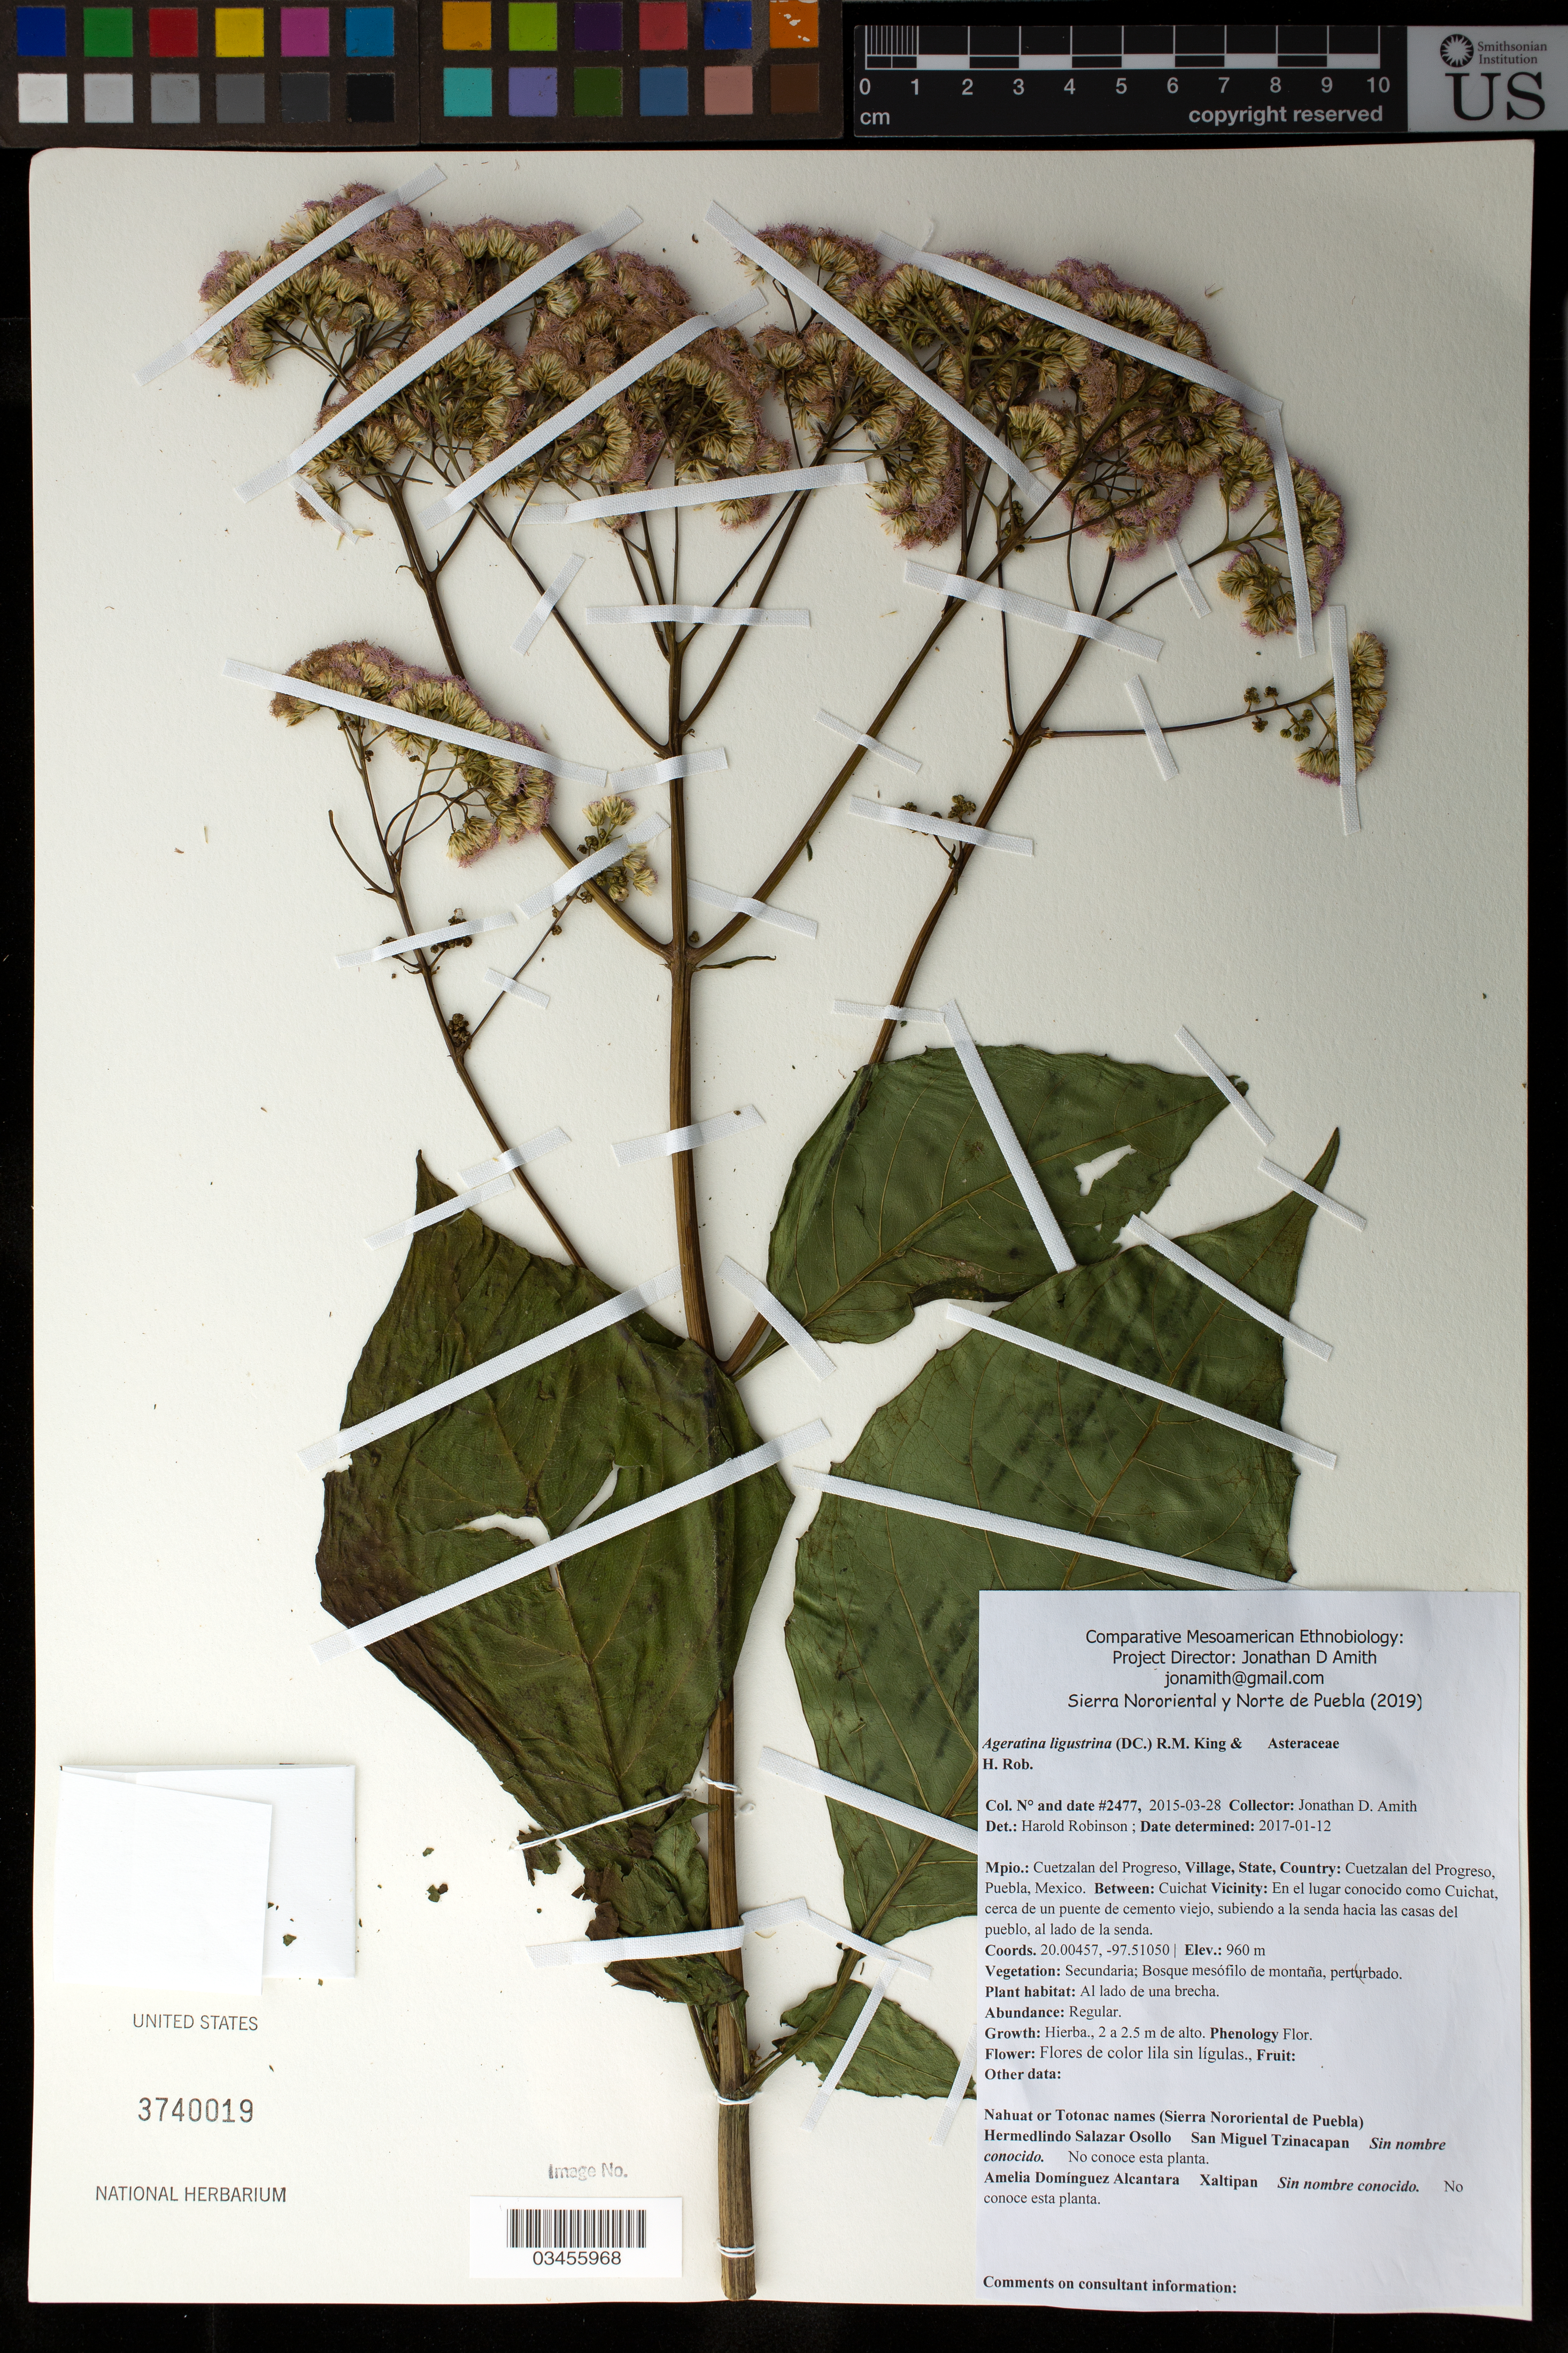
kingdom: Plantae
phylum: Tracheophyta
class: Magnoliopsida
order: Asterales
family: Asteraceae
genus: Ageratina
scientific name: Ageratina ligustrina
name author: (DC.) R.M. King & H. Rob.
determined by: Robinson, Harold E., (US)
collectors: J. D. Amith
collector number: JDA_02477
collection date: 2015-03-28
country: México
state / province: Puebla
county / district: Cuetzalan del Progreso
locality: PUEBLO: Cuetzalan; LOCALIDAD EXACTA: En el lugar conocido como Cuichat, cerca de un puente de cemento viejo, subiendo a la senda hacia las casas del pueblo, al lado de la senda.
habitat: Bosque mesófilo de montaña, perturbado | Al lado de una brecha.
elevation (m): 960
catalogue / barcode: US 3740019